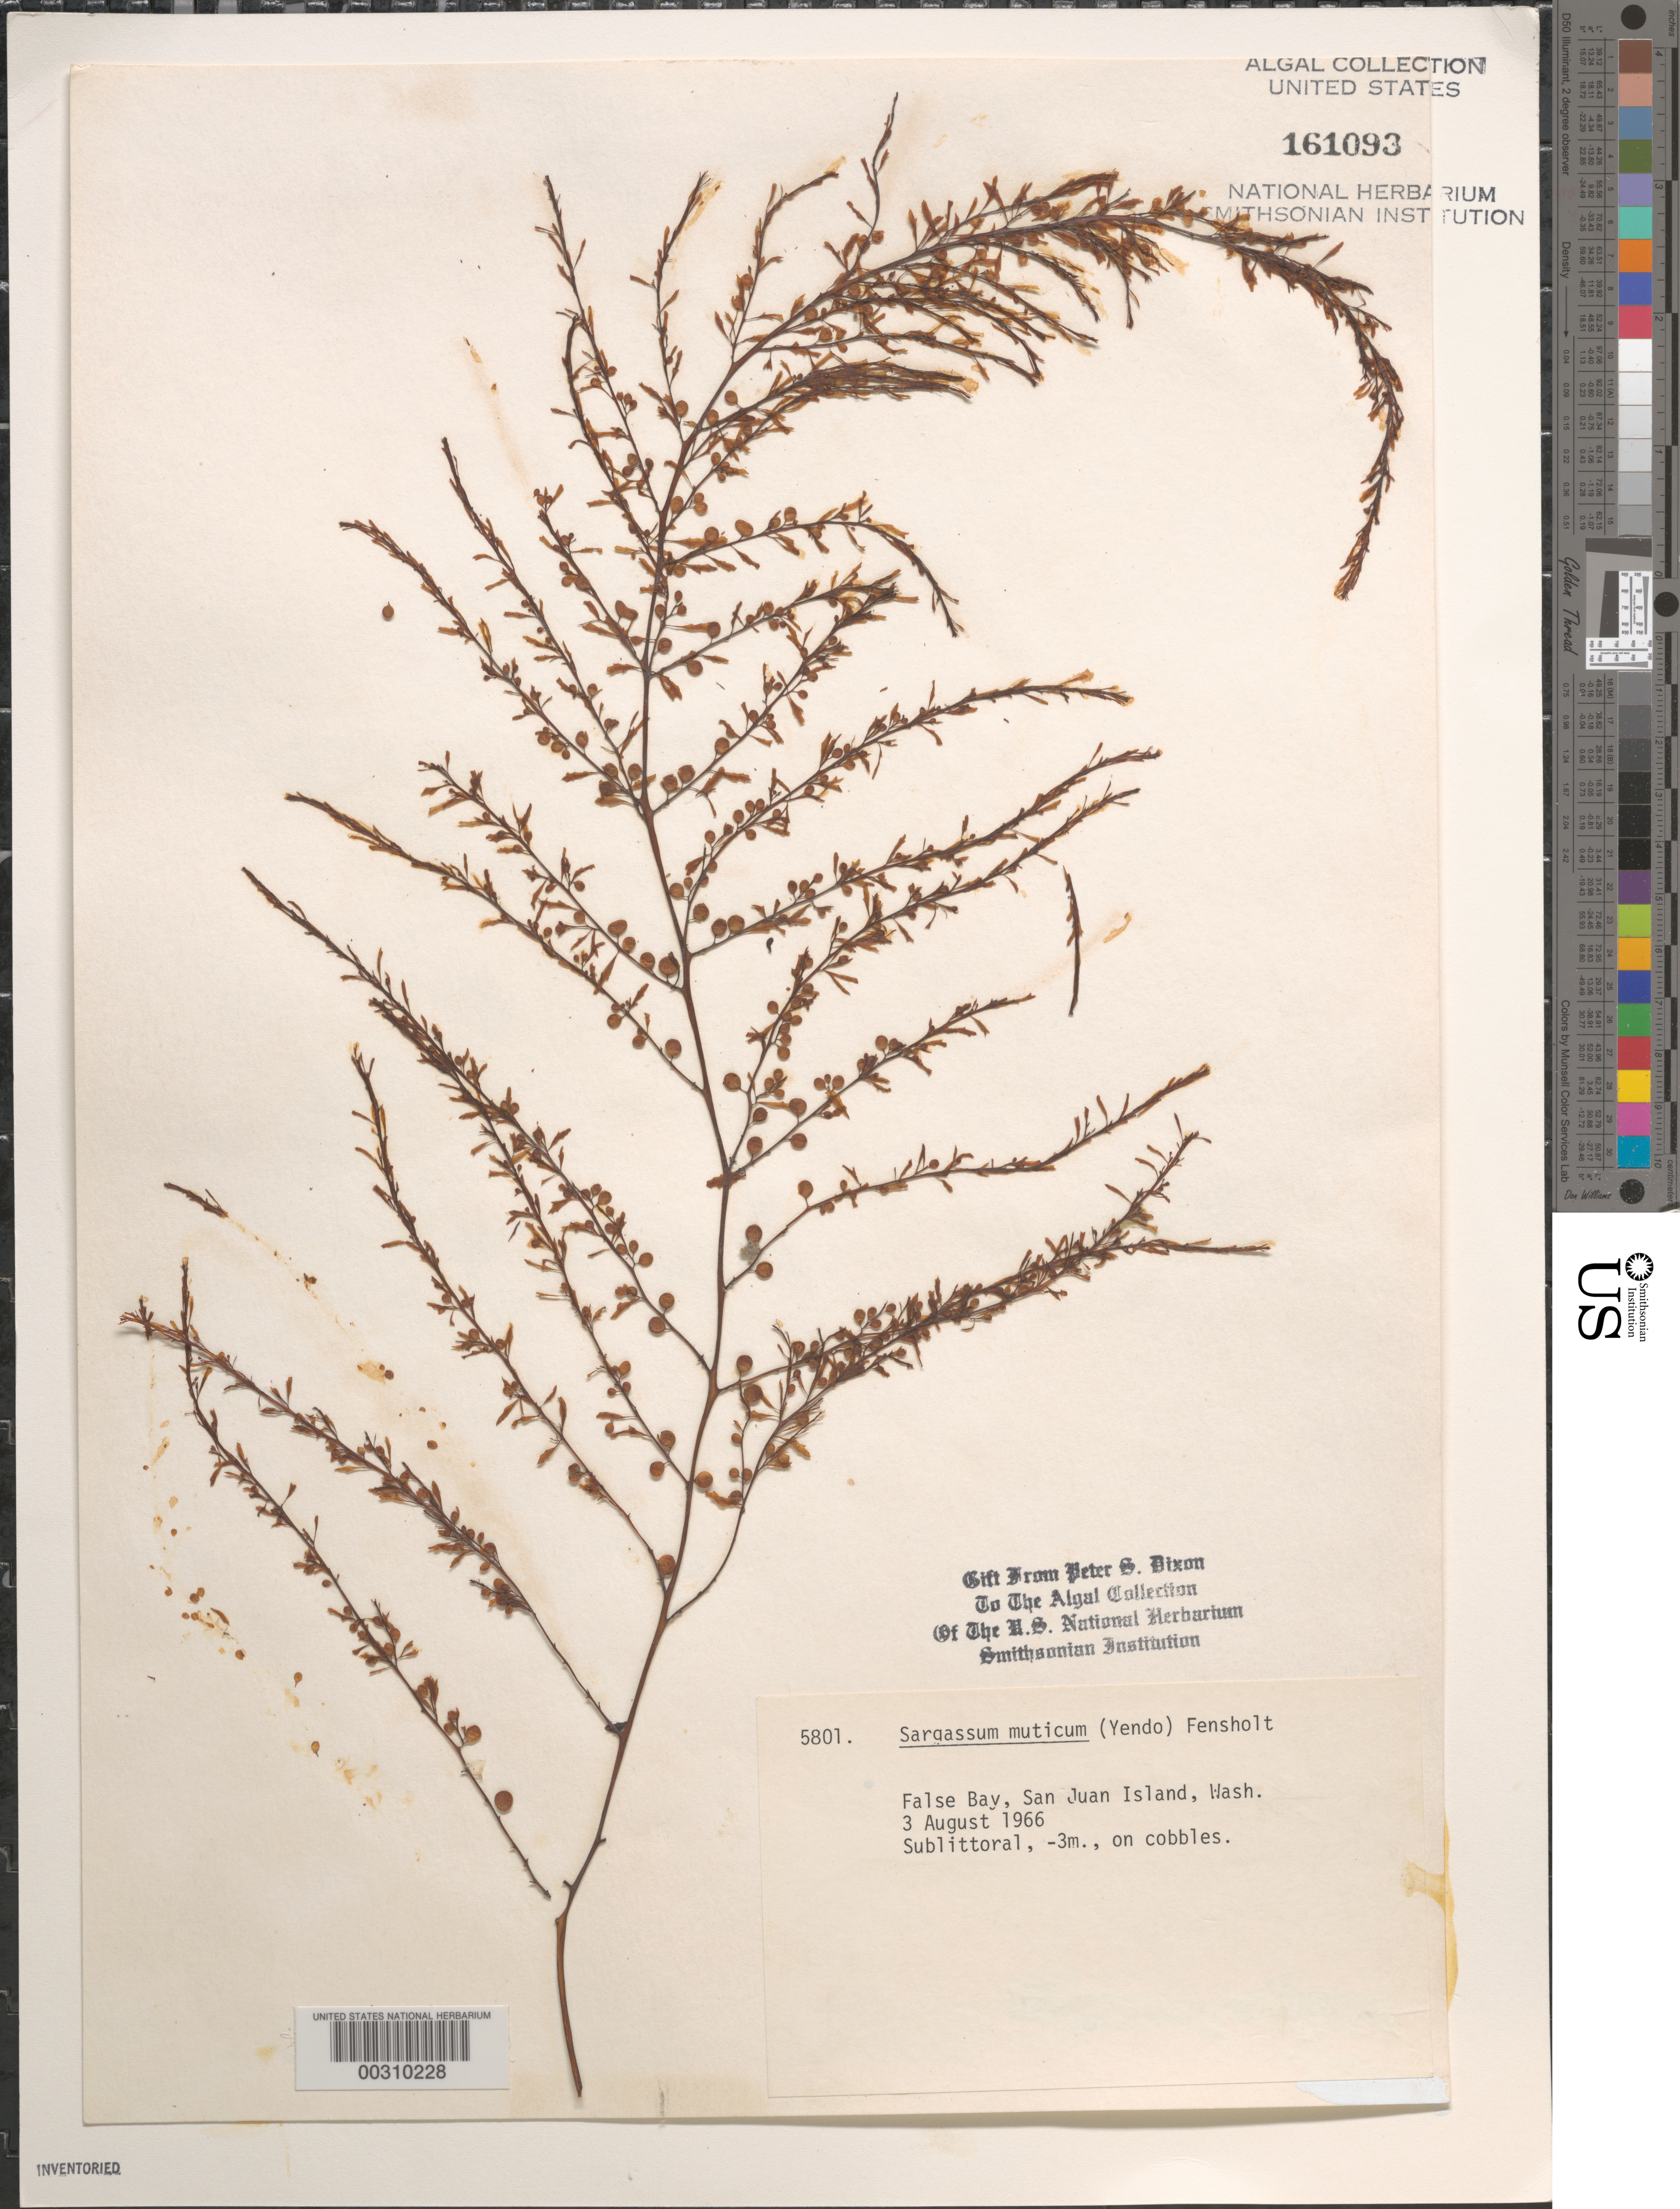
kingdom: Chromista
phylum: Ochrophyta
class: Phaeophyceae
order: Fucales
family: Sargassaceae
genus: Sargassum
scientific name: Sargassum muticum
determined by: Dixon, P. S.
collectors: P. S. Dixon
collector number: PSD 5801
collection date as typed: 03 Aug 1966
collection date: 1966-08-03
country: United States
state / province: Washington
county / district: San Juan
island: San Juan Island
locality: False Bay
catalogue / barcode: US 161093